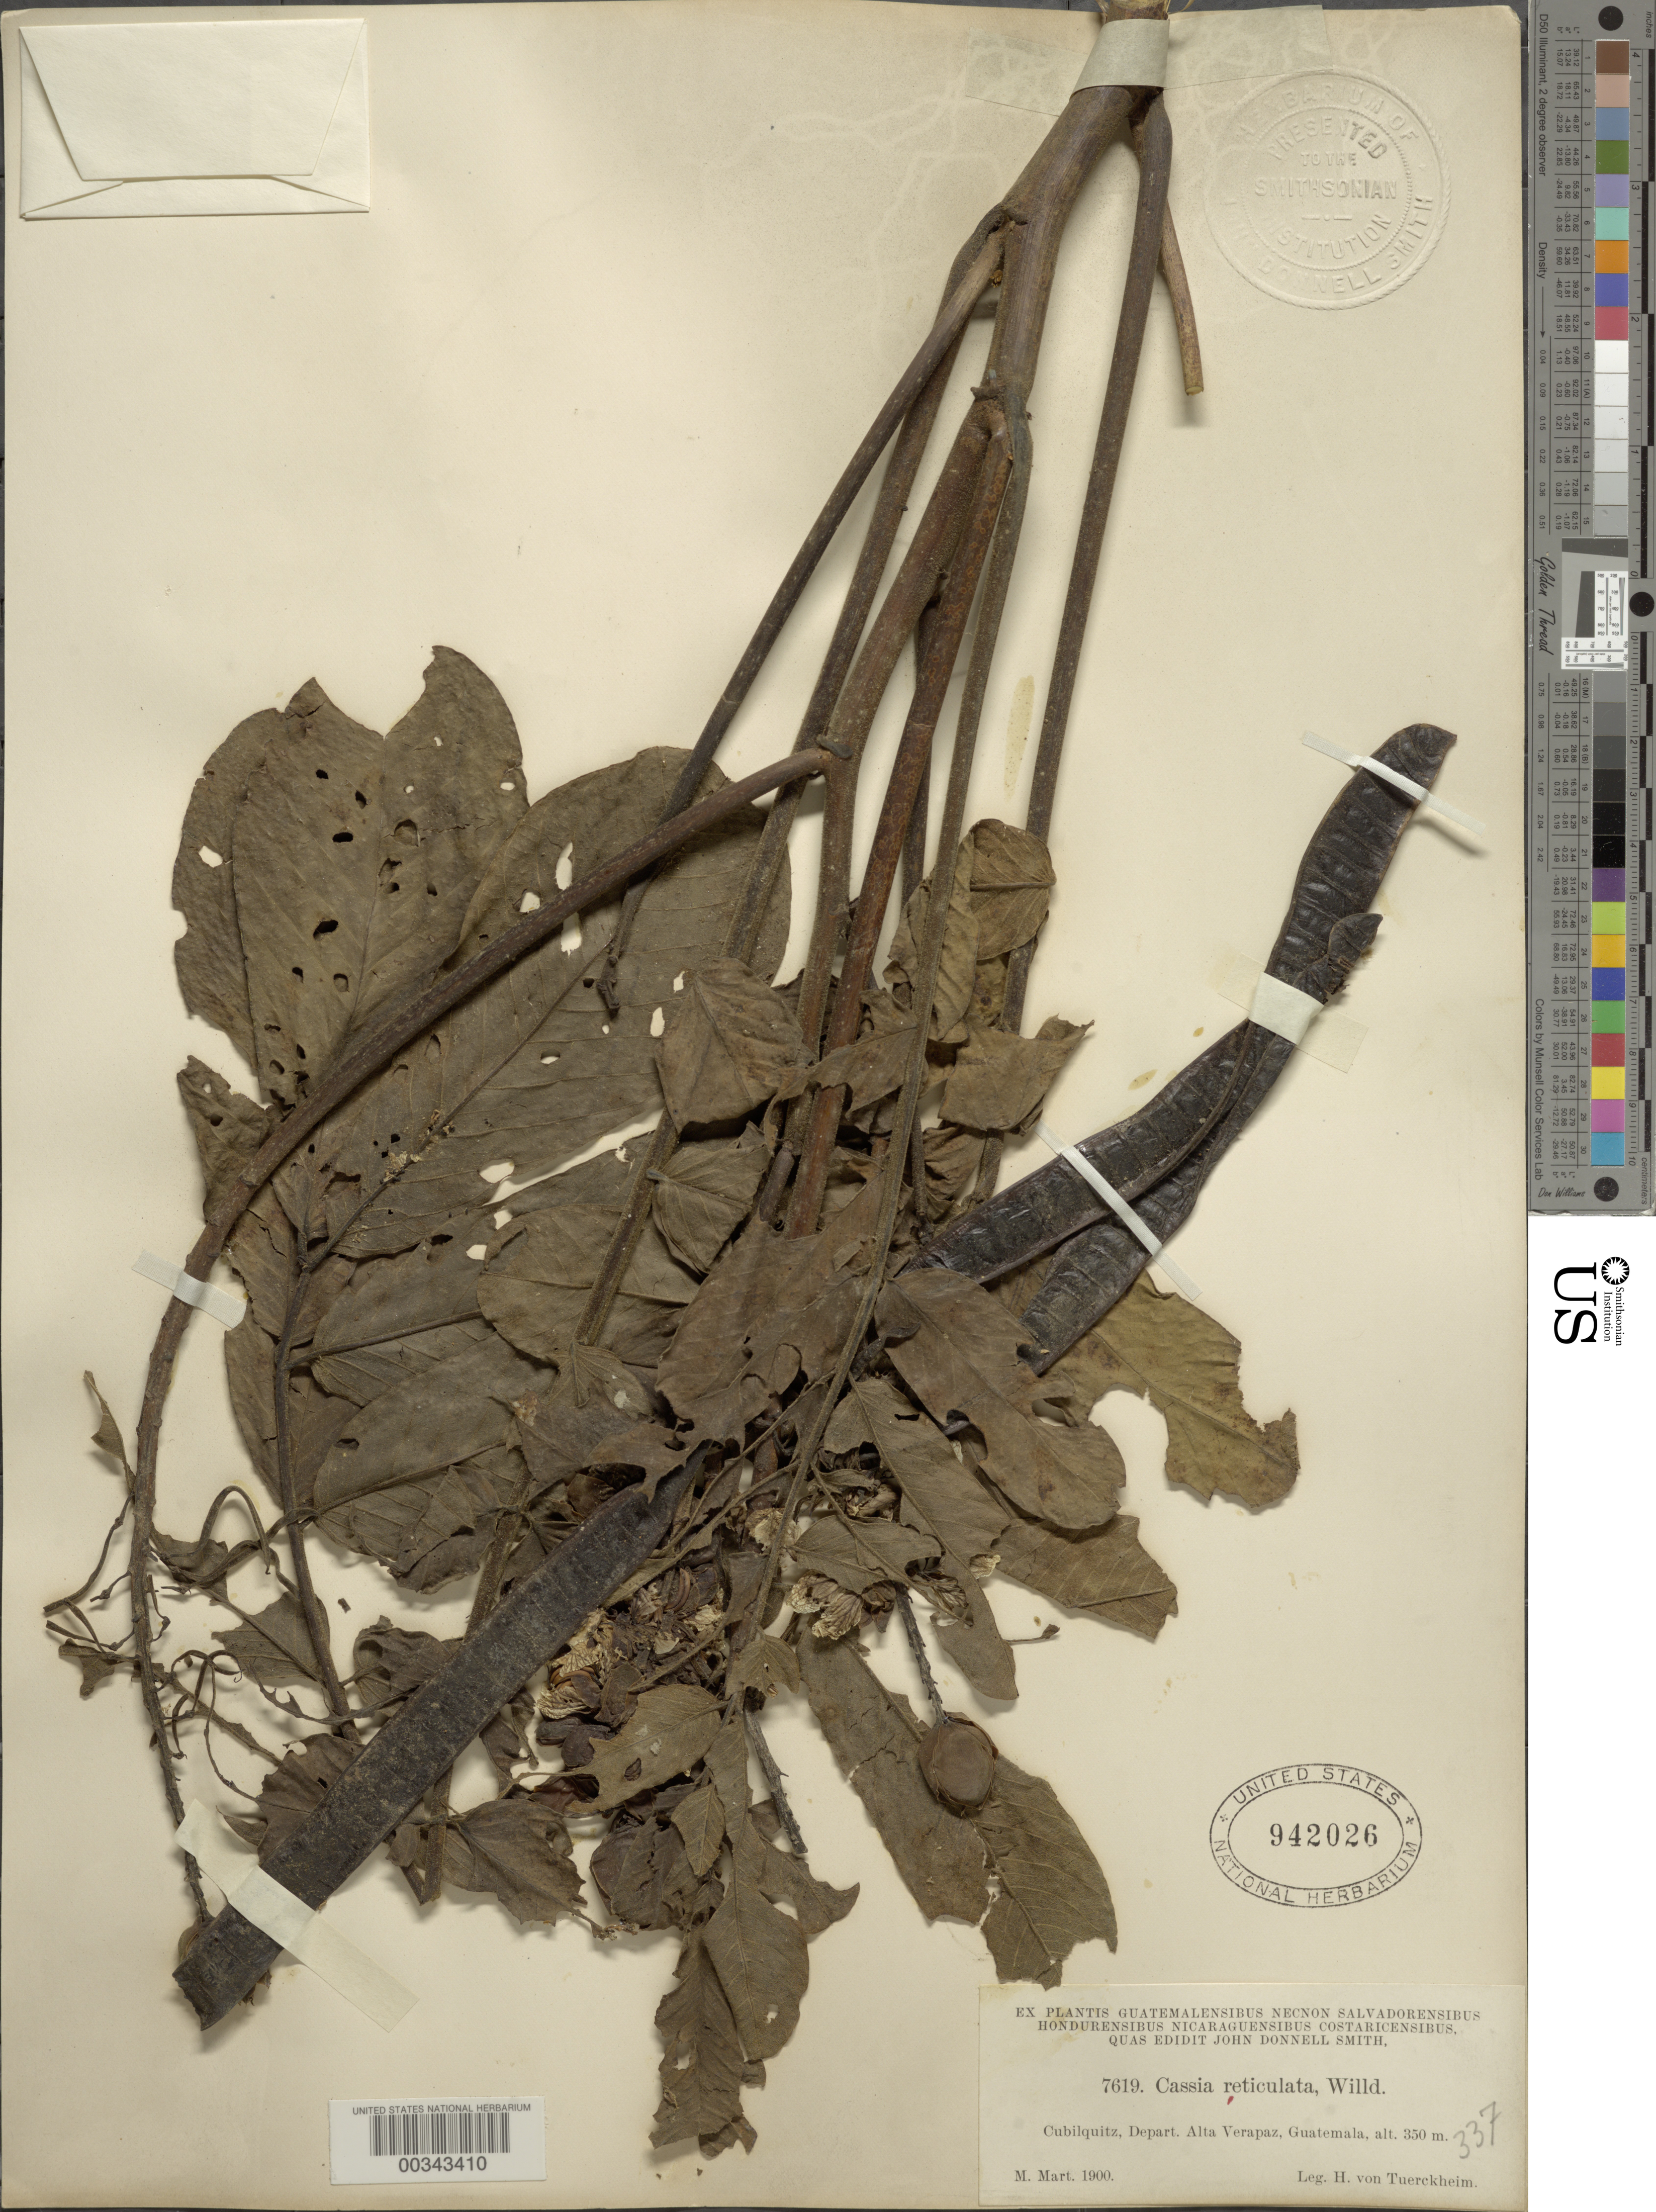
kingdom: Plantae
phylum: Tracheophyta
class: Magnoliopsida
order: Fabales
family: Fabaceae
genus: Senna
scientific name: Senna reticulata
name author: (Willd.) H.S. Irwin & Barneby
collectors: H. von Türckheim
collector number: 7619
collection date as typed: Mar 1900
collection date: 1900-03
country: Guatemala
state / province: Alta Verapaz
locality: Cubilquitz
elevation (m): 350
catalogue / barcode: US 942026